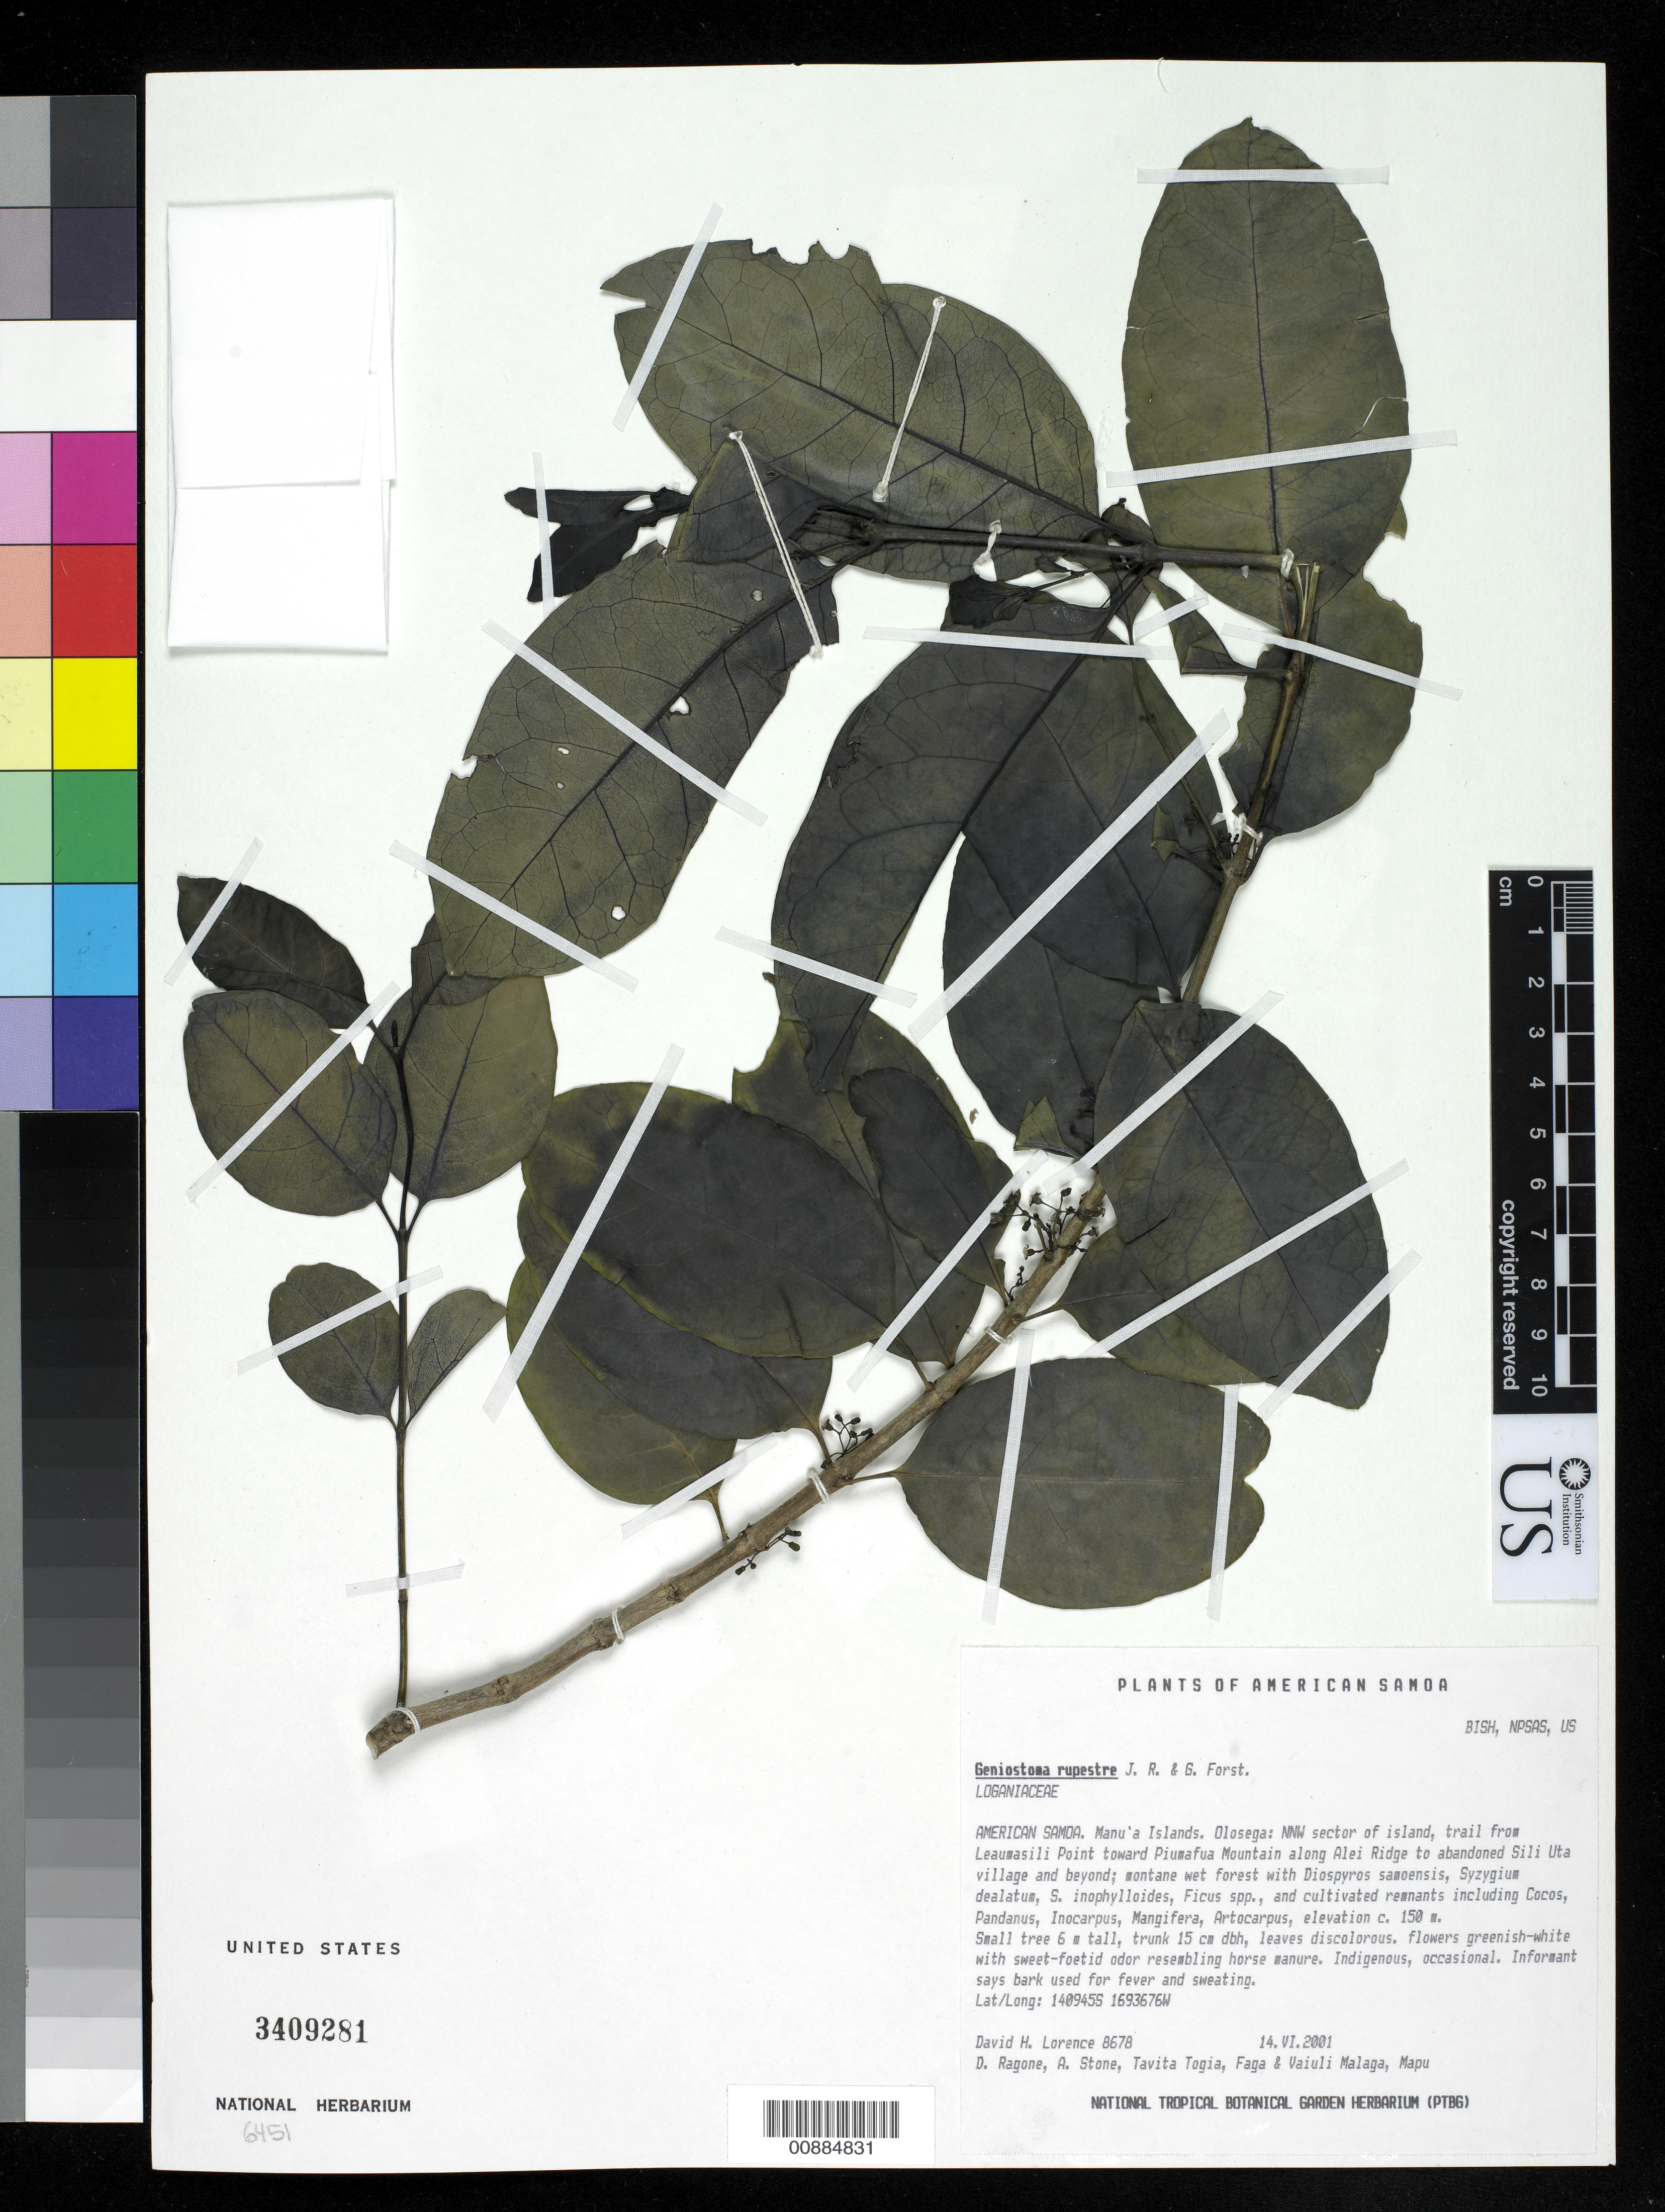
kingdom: Plantae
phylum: Tracheophyta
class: Magnoliopsida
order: Gentianales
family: Loganiaceae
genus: Geniostoma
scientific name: Geniostoma rupestre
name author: J.R. Forst. & G. Forst.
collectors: D. Lorence, D. Ragone, A. K. Stone, T. Togia, F. Malaga & V. Malaga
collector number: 8678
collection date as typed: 14 Jun 2001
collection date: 2001-06-14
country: American Samoa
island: Olosega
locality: Olosega, NW sector of island, trail from Leaumasili Point toward Piumafua mountain along Alei Ridge to abandoned Sili Uta village and beyond.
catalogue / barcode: US 3409281